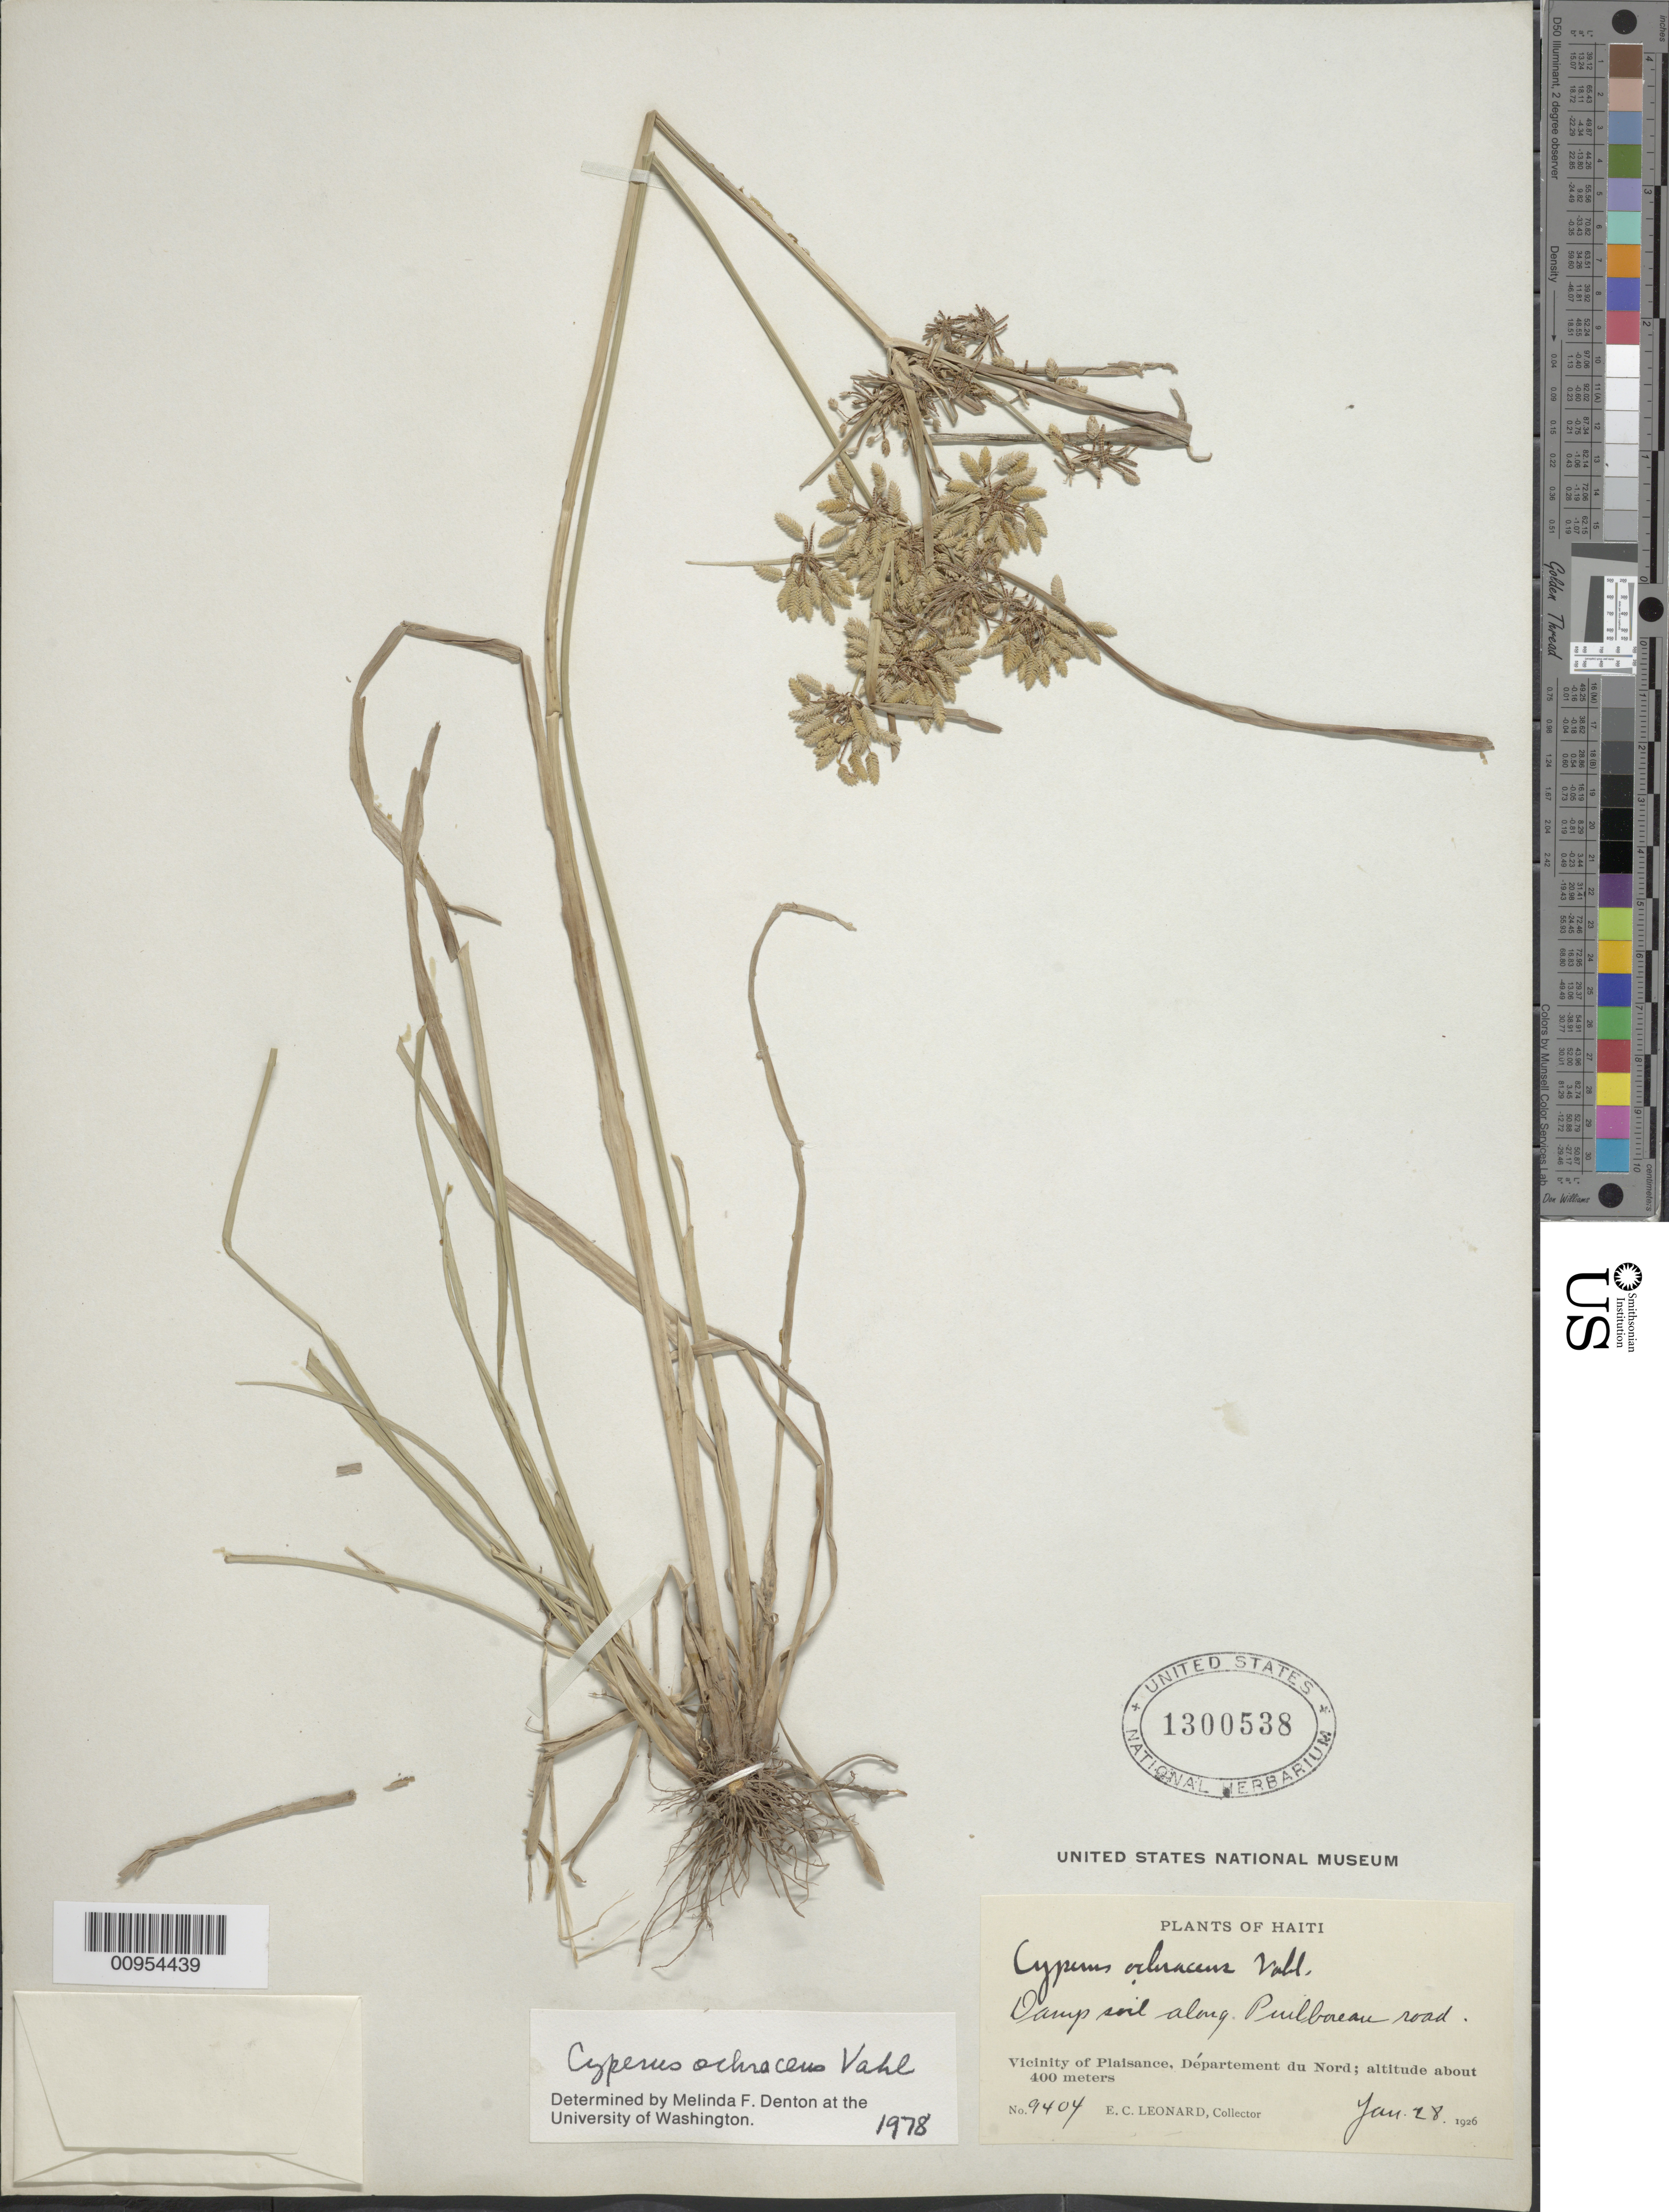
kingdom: Plantae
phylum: Tracheophyta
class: Liliopsida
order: Poales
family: Cyperaceae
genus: Cyperus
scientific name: Cyperus ochraceus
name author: Vahl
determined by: Denton, M. F.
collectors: E. C. Leonard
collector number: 9404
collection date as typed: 28 Jan 1926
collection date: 1926-01-28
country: Haiti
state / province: Nord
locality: Vicinity of Plaisance, along Puilboreau Road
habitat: Damp soil along road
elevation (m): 400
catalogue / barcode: US 1300538